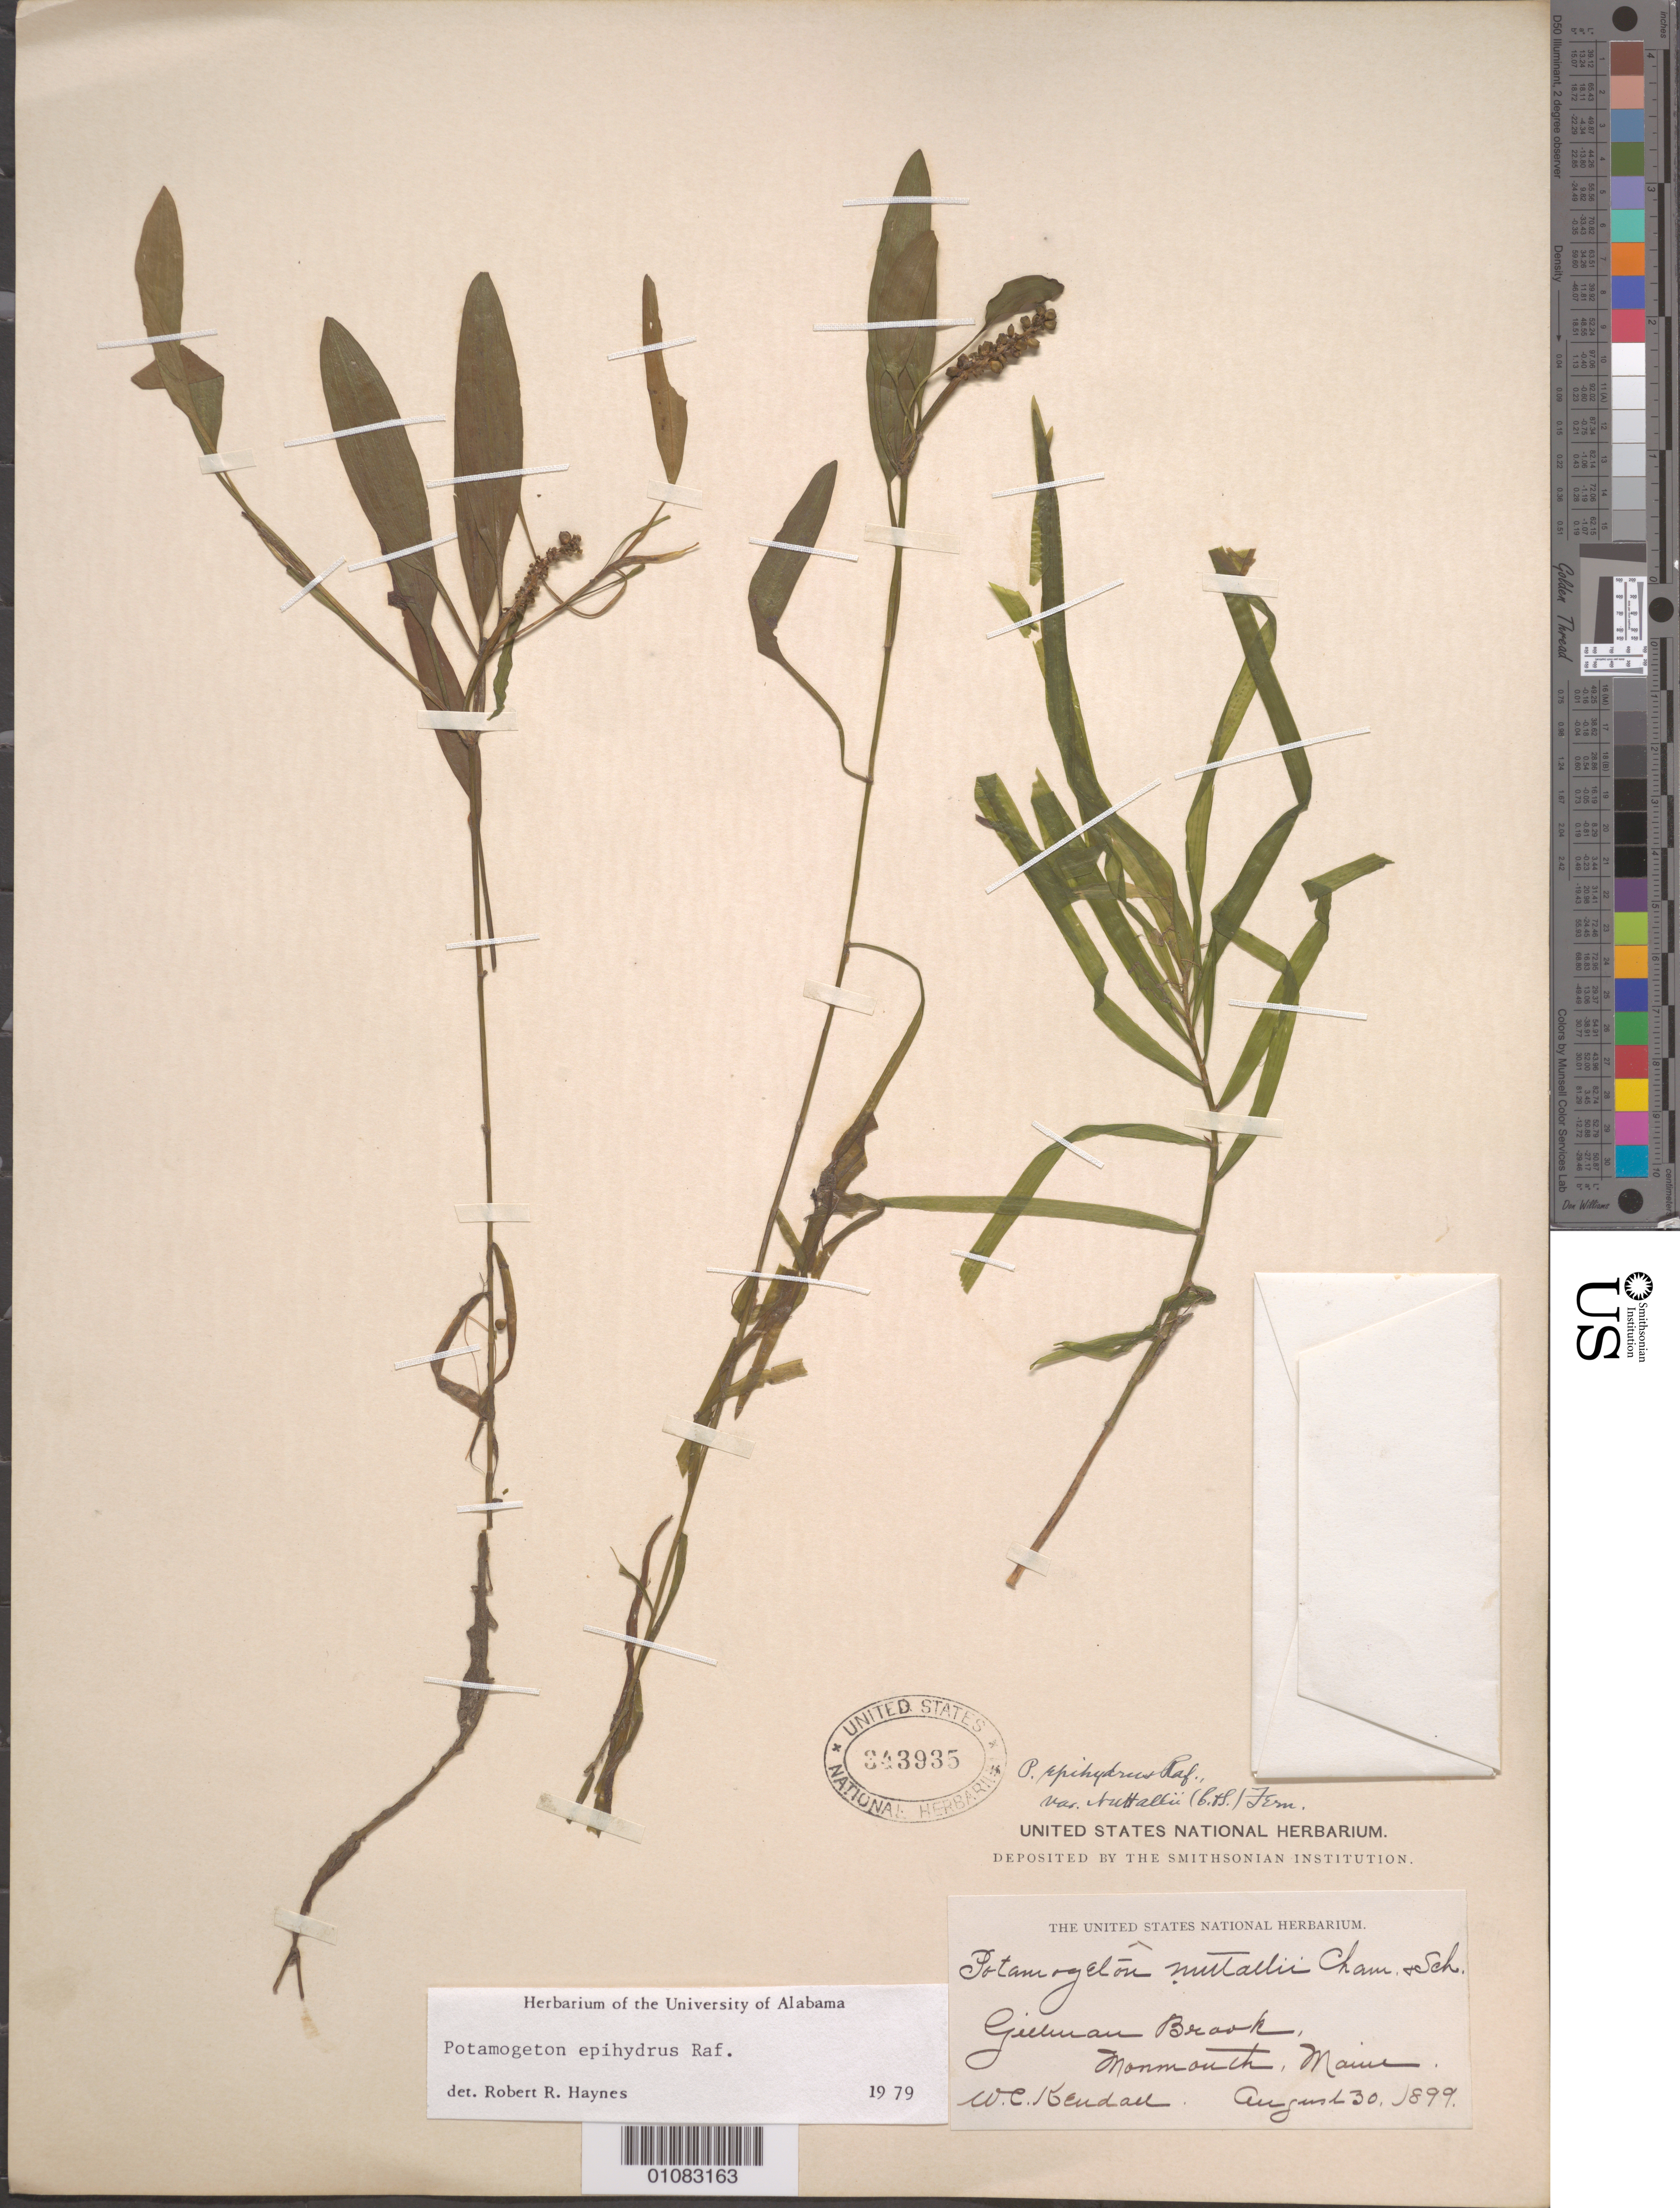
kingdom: Plantae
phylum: Tracheophyta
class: Liliopsida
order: Alismatales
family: Potamogetonaceae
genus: Potamogeton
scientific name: Potamogeton epihydrus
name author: Raf.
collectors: W. Kendall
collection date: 1899-08-30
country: United States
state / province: Maine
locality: Monmouth, Gillman Brook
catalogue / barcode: US 343935